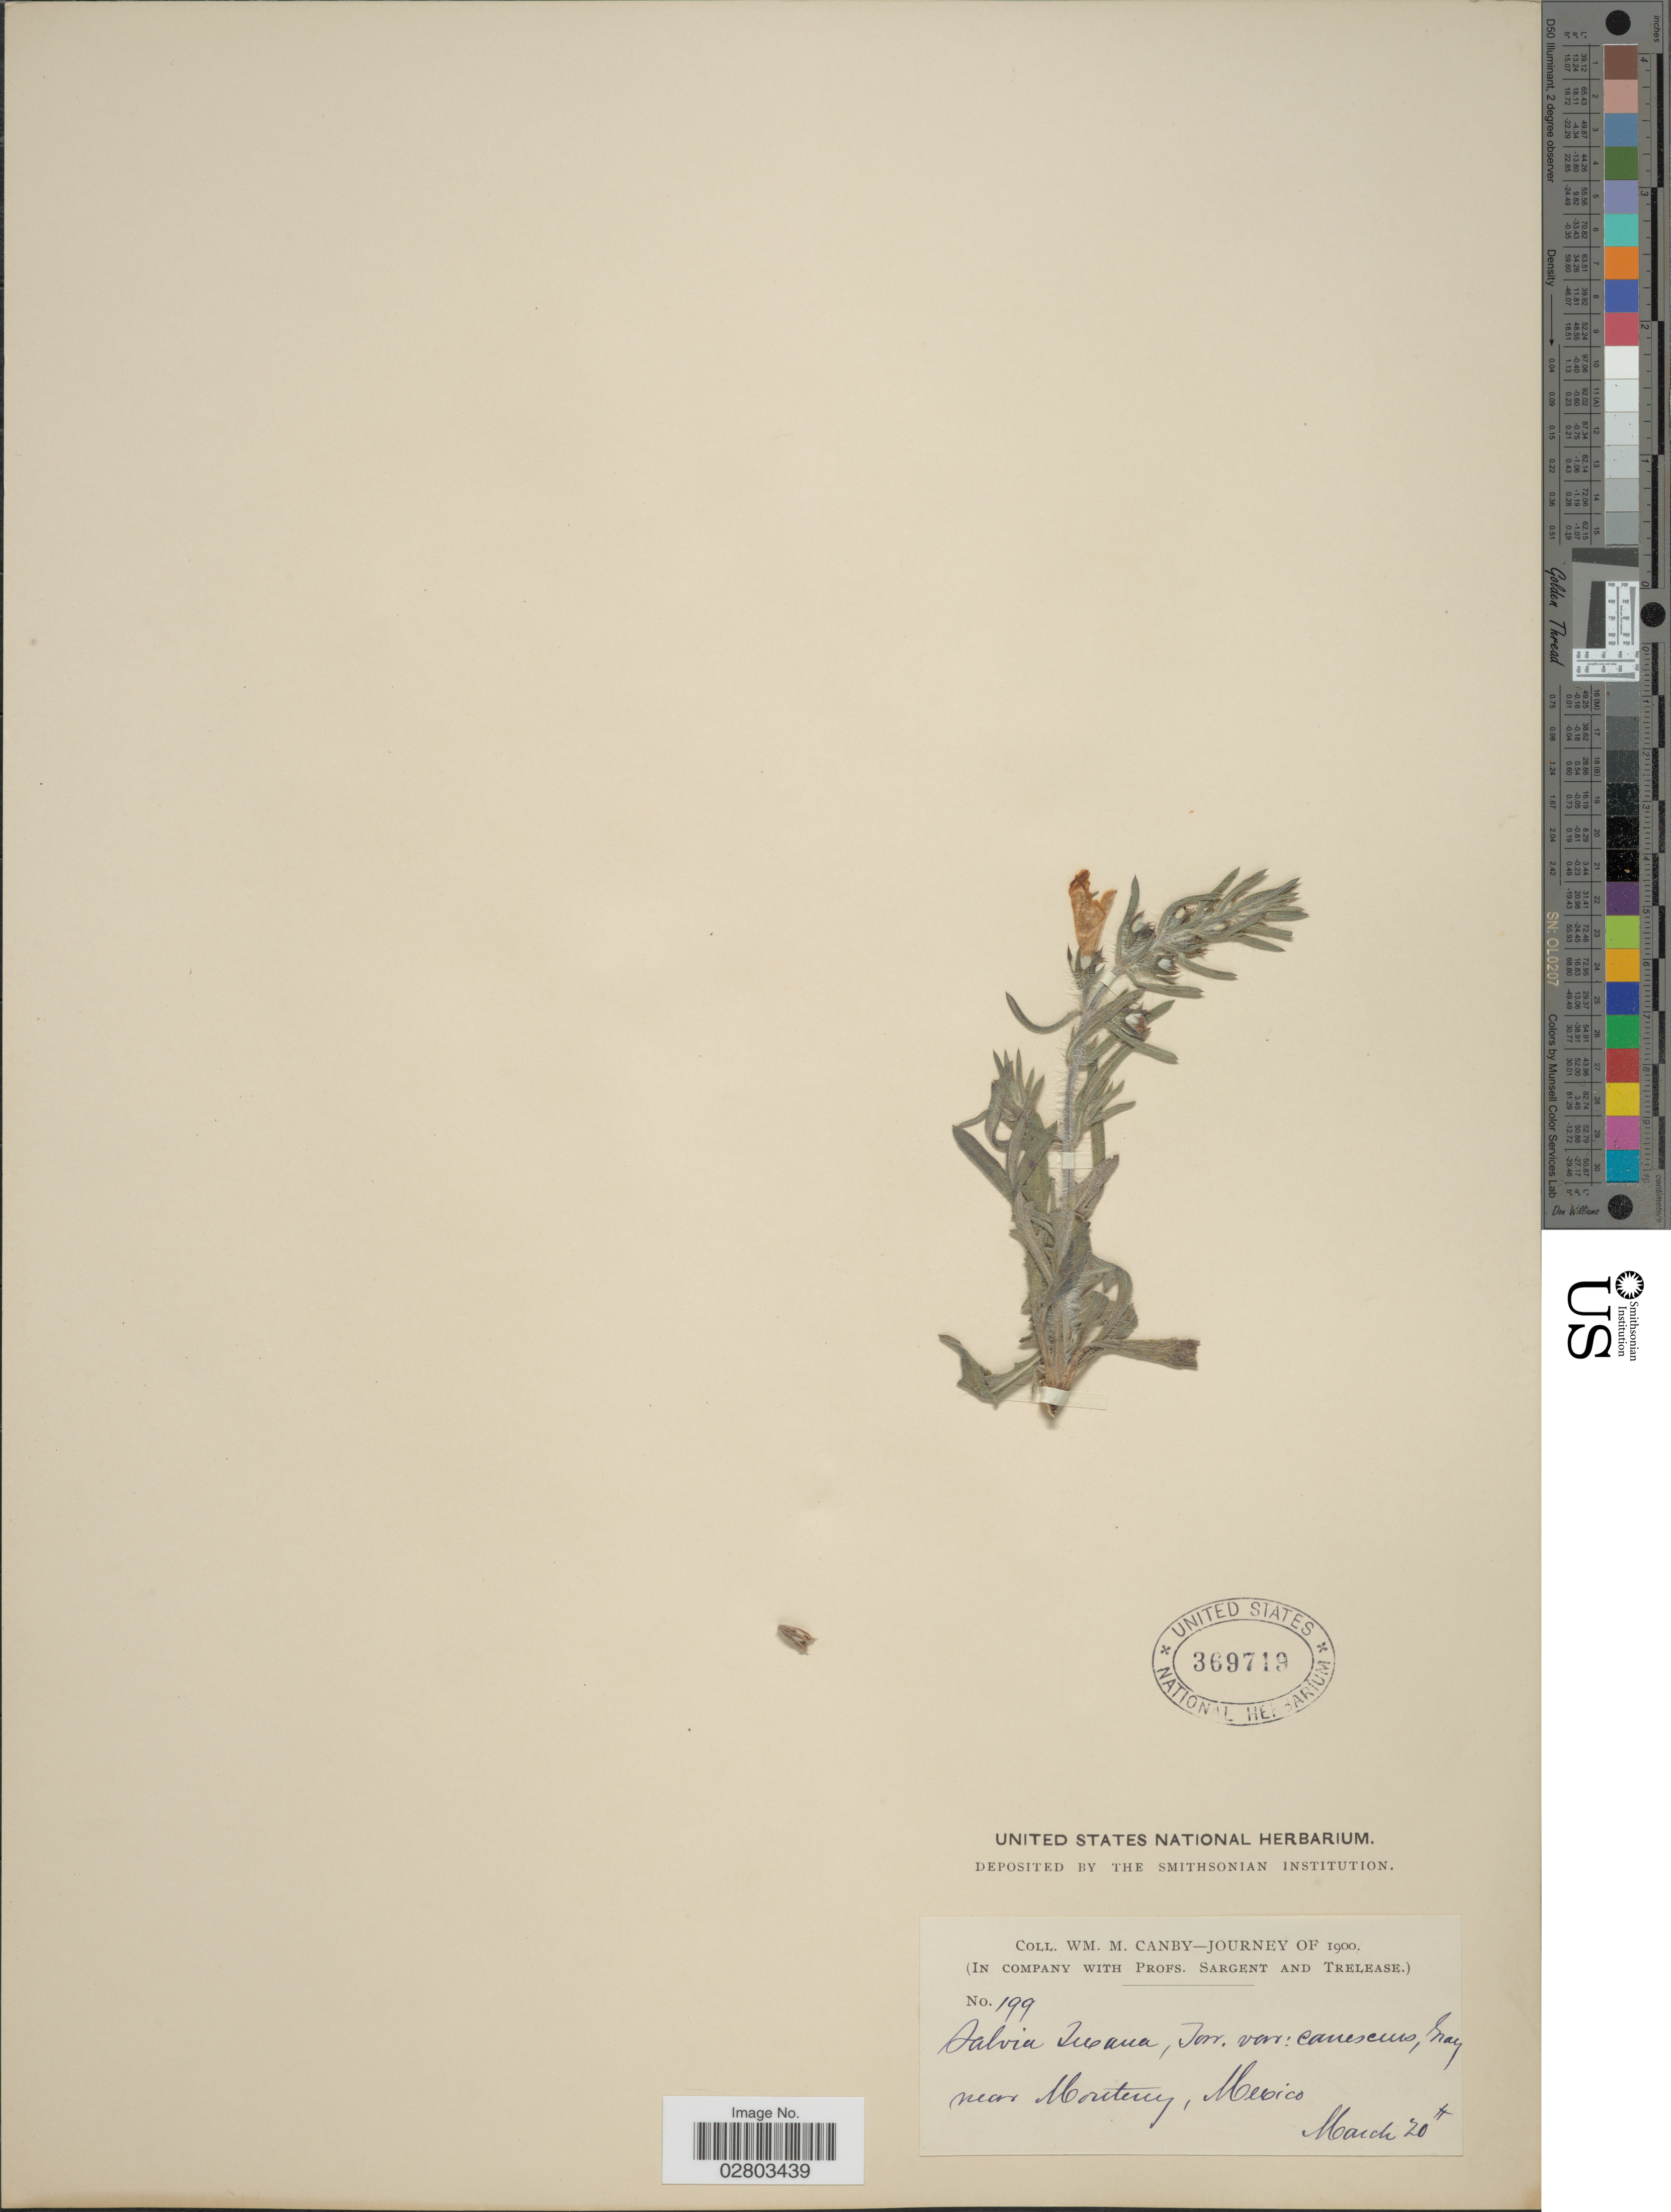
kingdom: Plantae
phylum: Tracheophyta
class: Magnoliopsida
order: Lamiales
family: Lamiaceae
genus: Salvia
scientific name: Salvia texana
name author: (Scheele) Torr.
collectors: W. M. Canby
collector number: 199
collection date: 1900-03-20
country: Mexico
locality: Near Monterey.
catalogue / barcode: US 369719